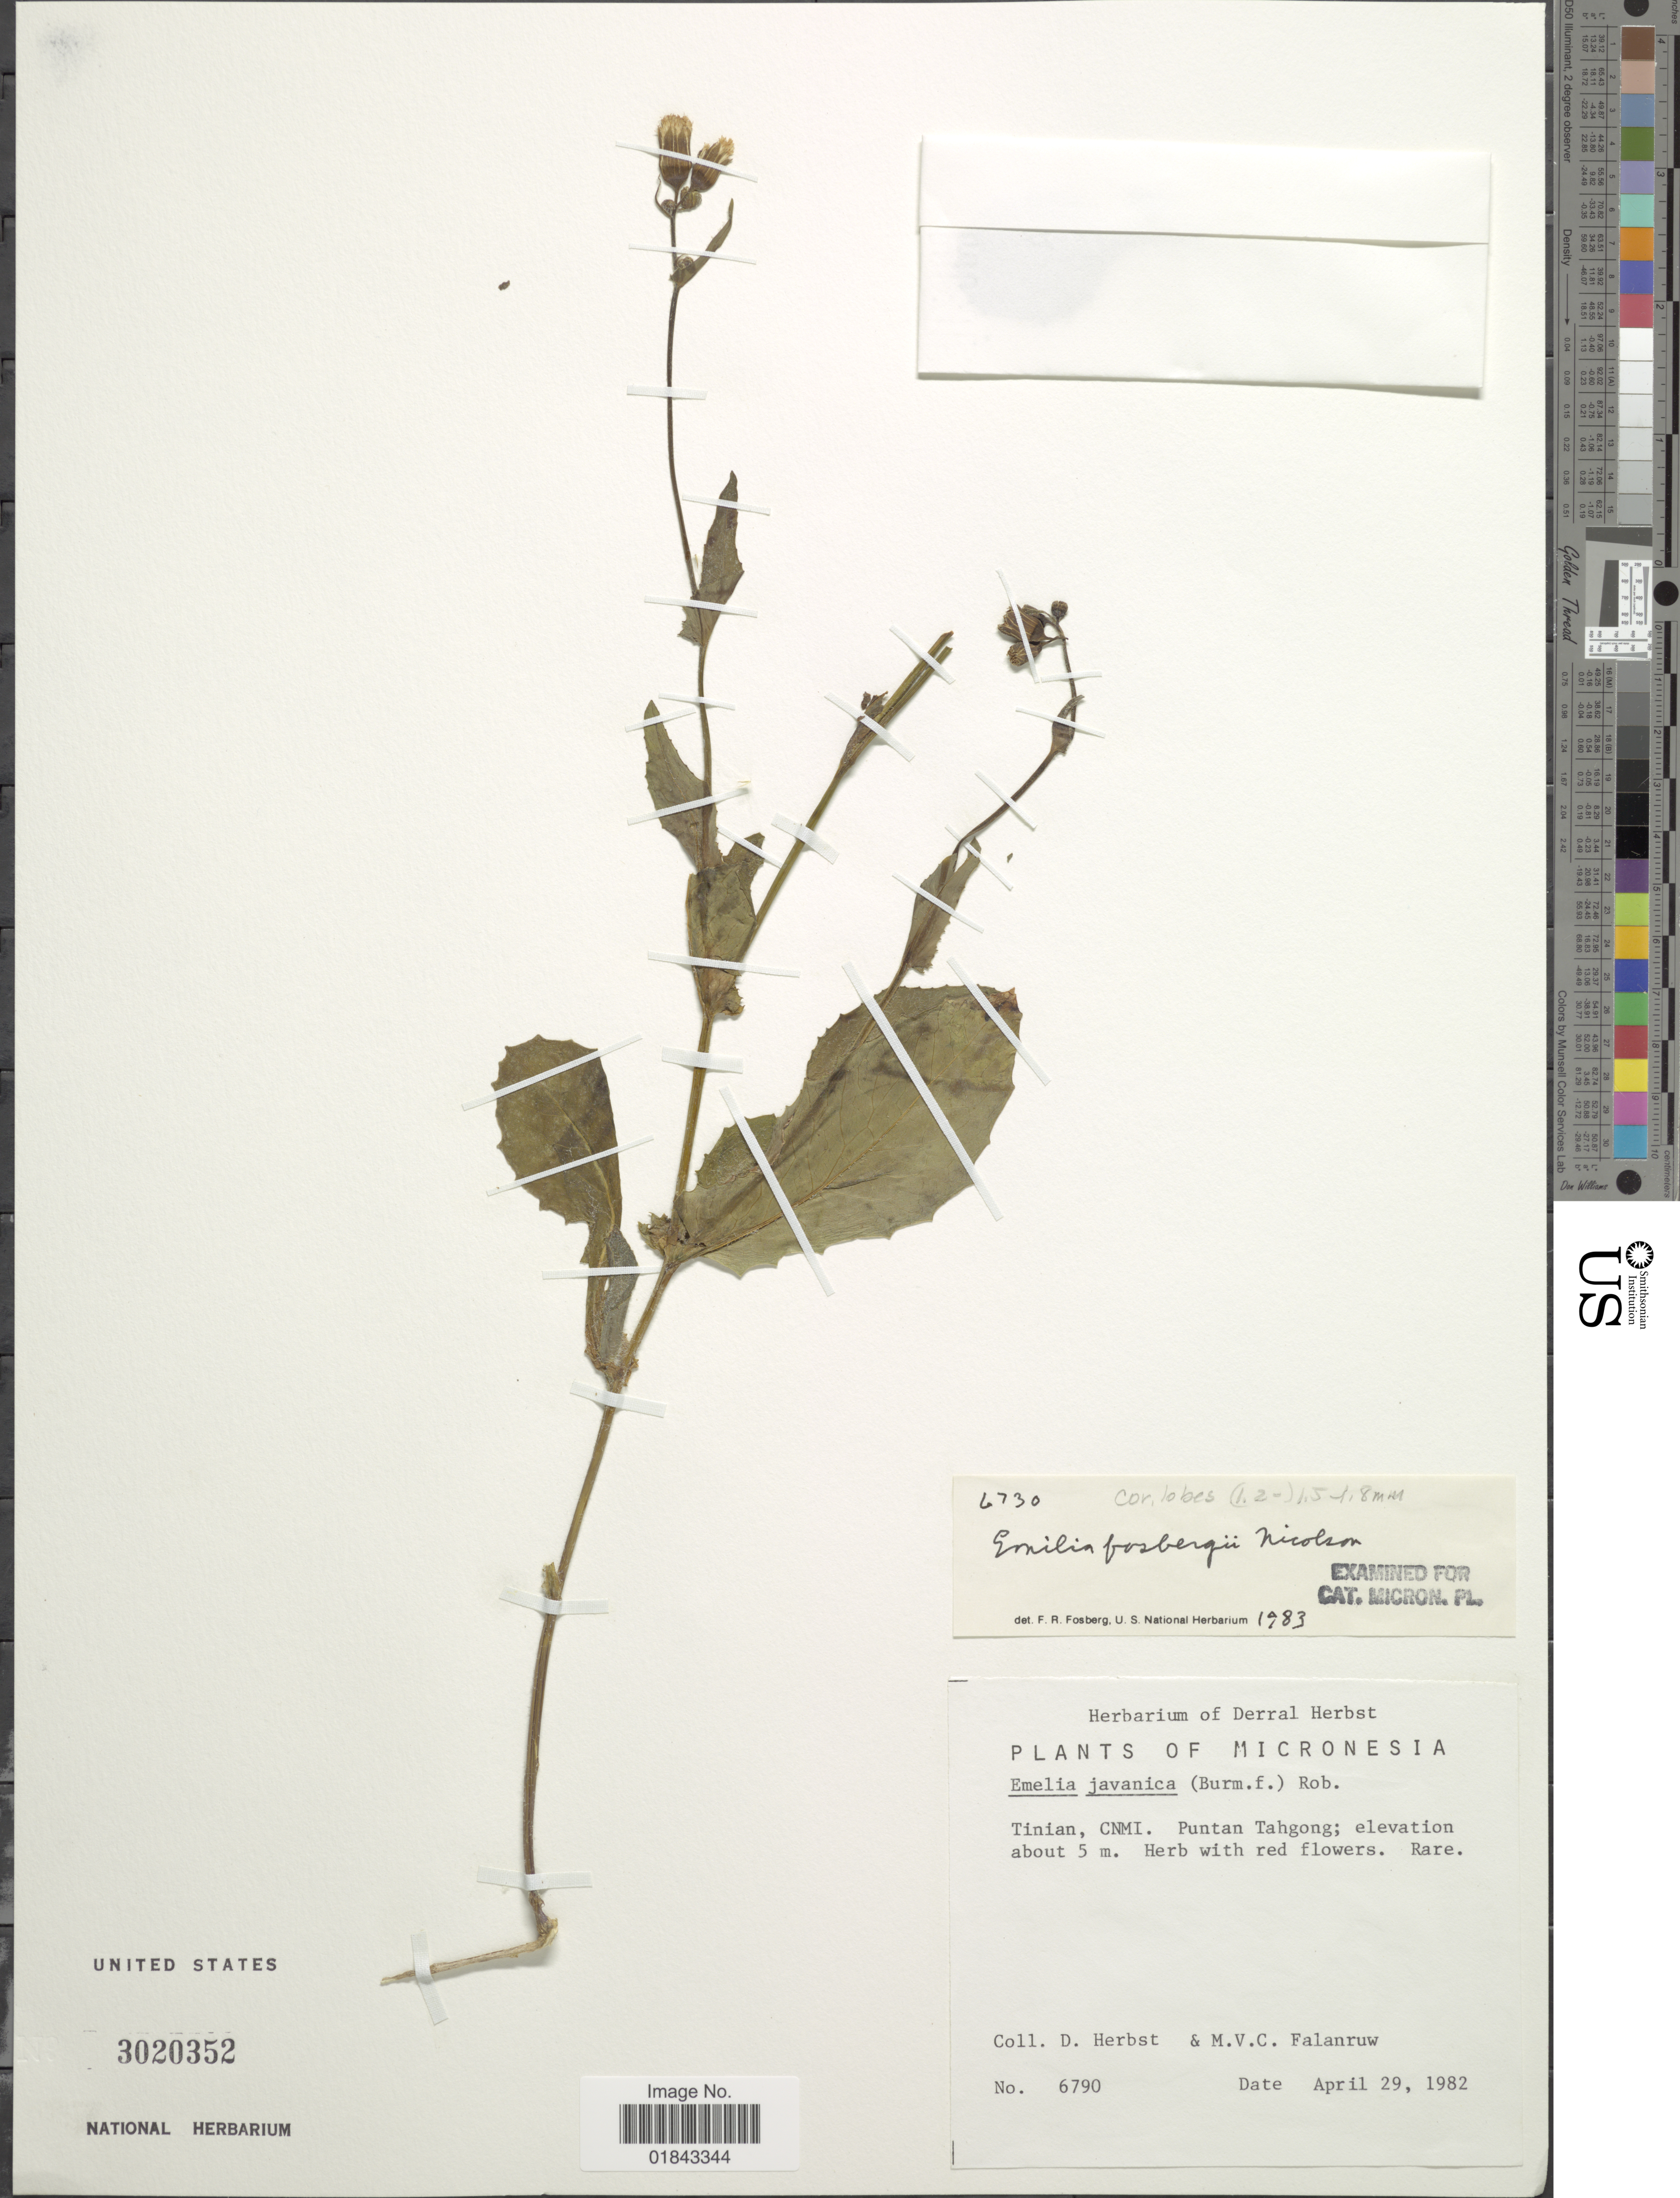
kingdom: Plantae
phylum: Tracheophyta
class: Magnoliopsida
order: Asterales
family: Asteraceae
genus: Emilia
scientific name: Emilia fosbergii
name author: Nicolson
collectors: D. Herbst & M. V. Falanruw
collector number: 6790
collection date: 1982-04-29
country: Northern Mariana Islands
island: Tinian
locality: Micronesia, CNMI, Puntan Tahgong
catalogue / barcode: US 3020352